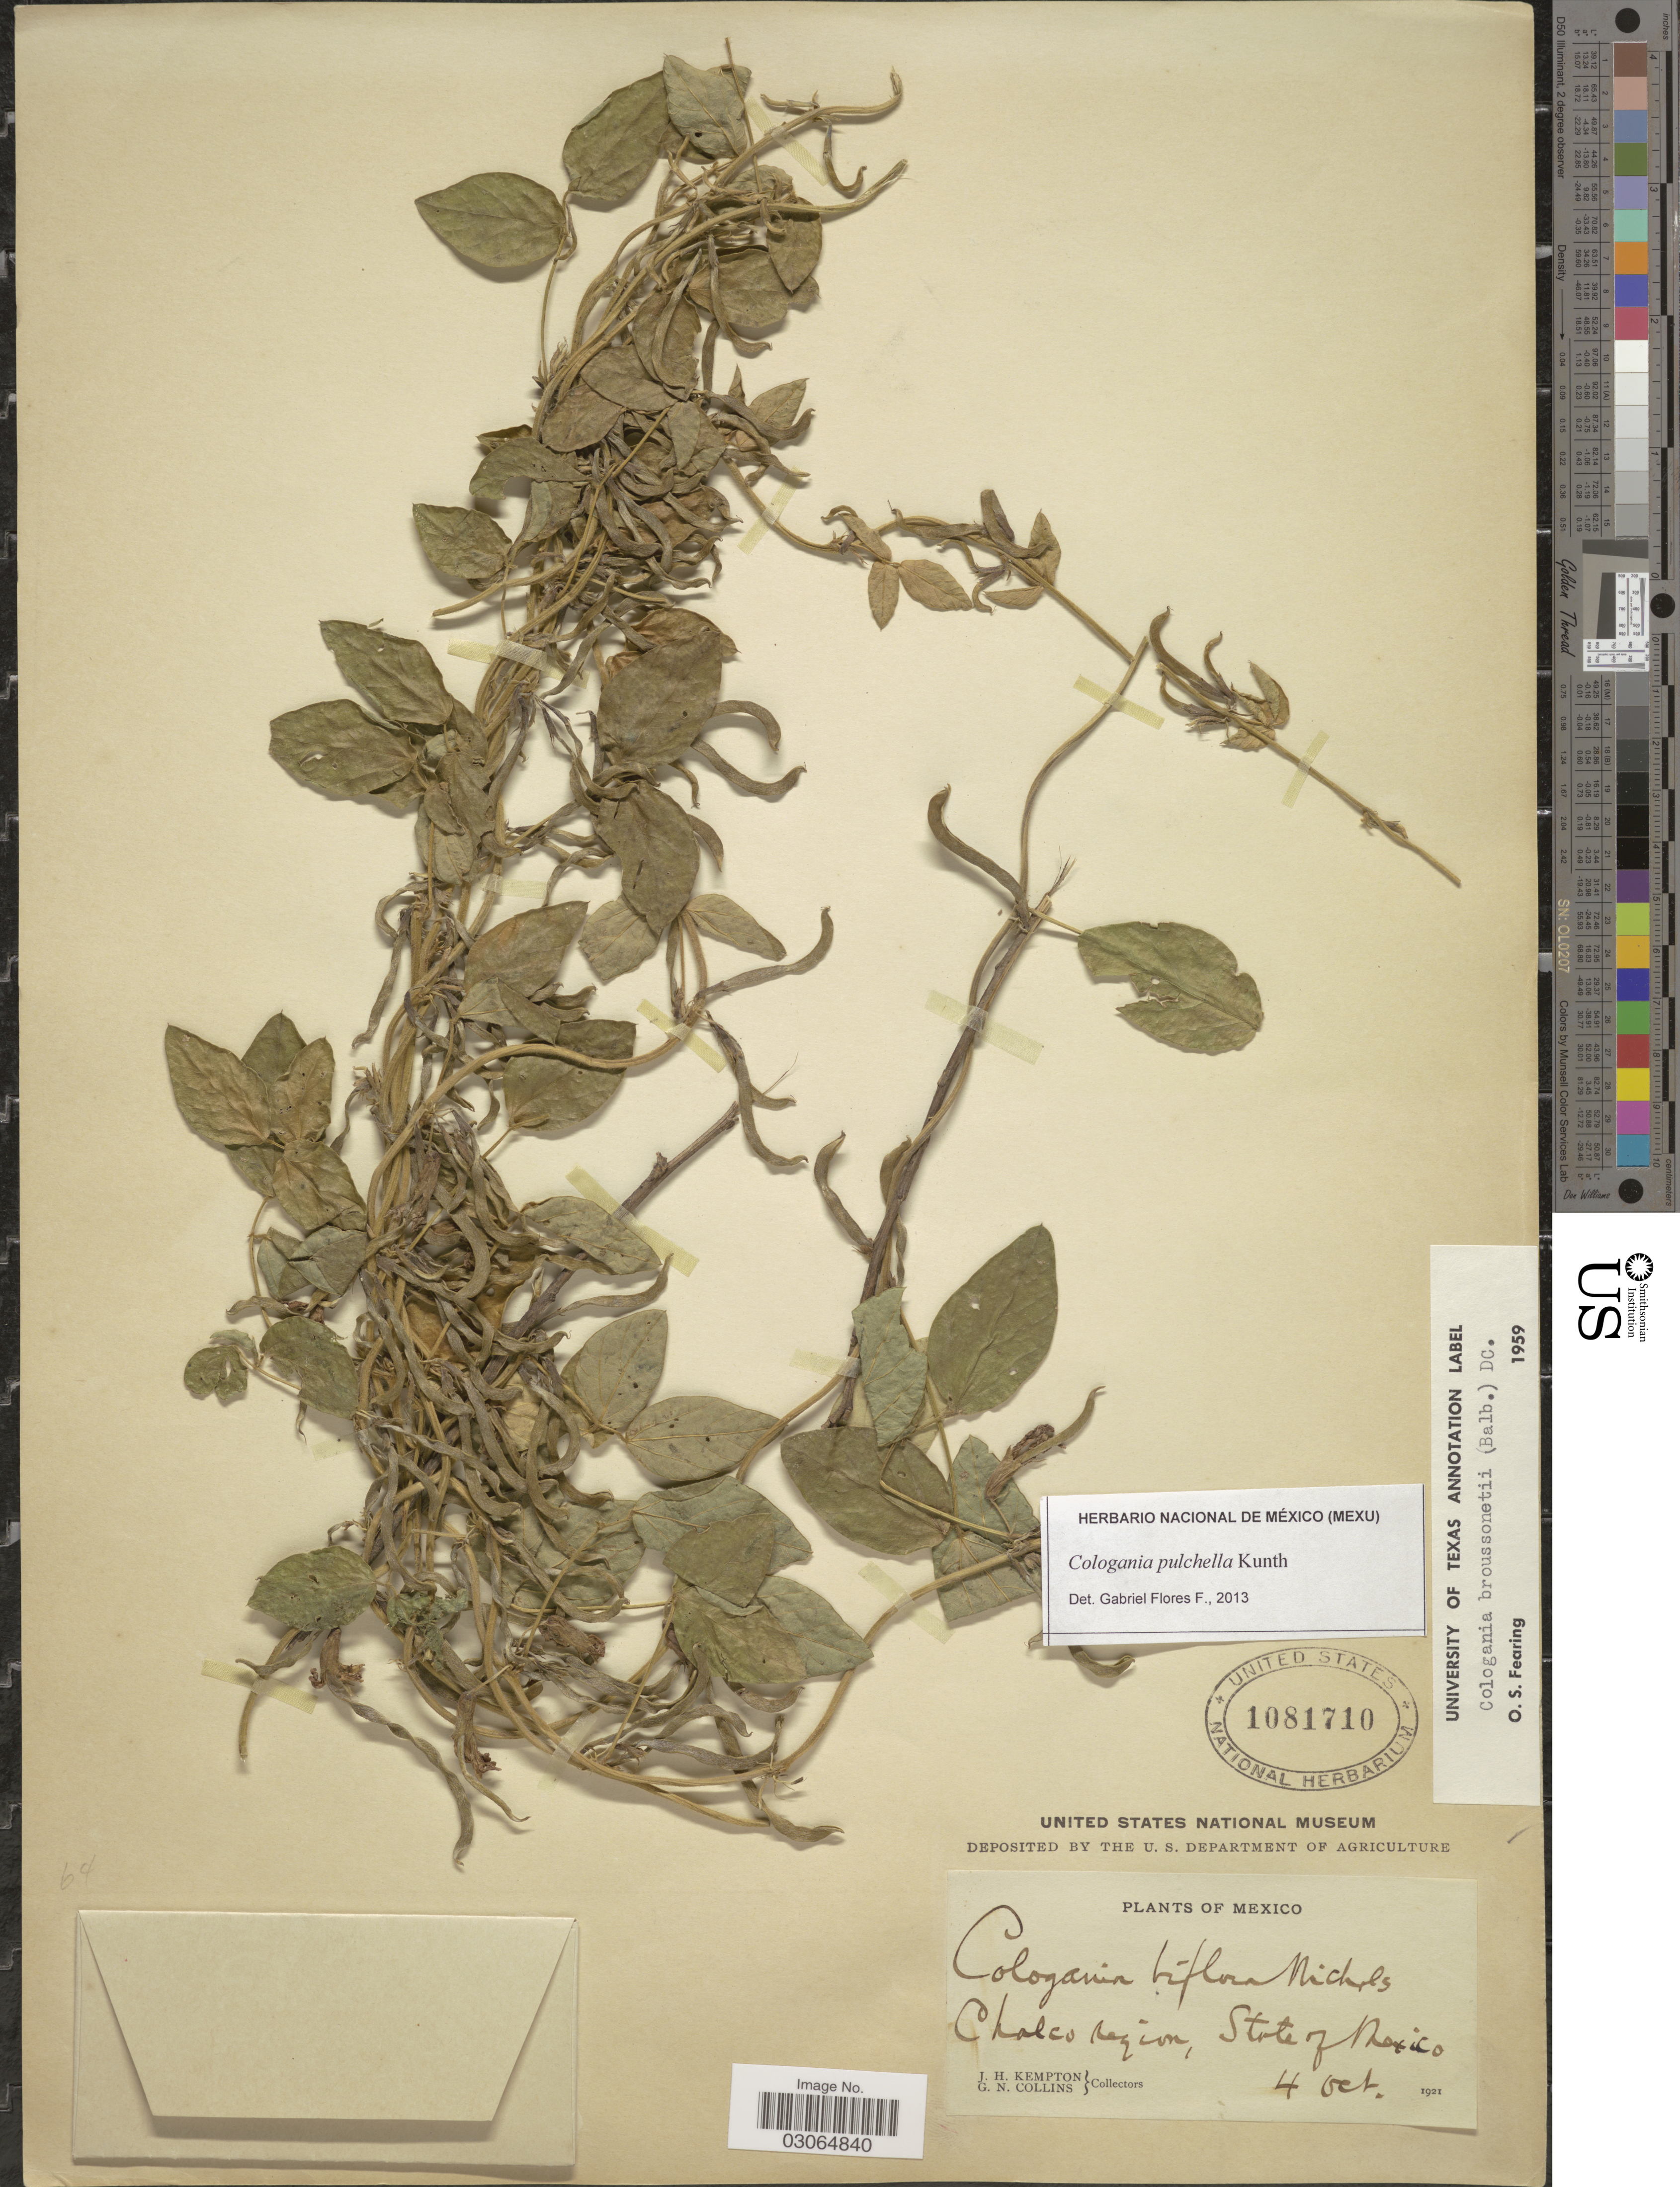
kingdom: Plantae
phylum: Tracheophyta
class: Magnoliopsida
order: Fabales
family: Fabaceae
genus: Cologania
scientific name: Cologania broussonetii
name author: (Balb.) DC.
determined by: Fearing, O. S.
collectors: J. H. Kempton & G. Collins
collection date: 1921-10-04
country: Mexico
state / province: México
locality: Chalco region.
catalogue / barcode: US 1081710